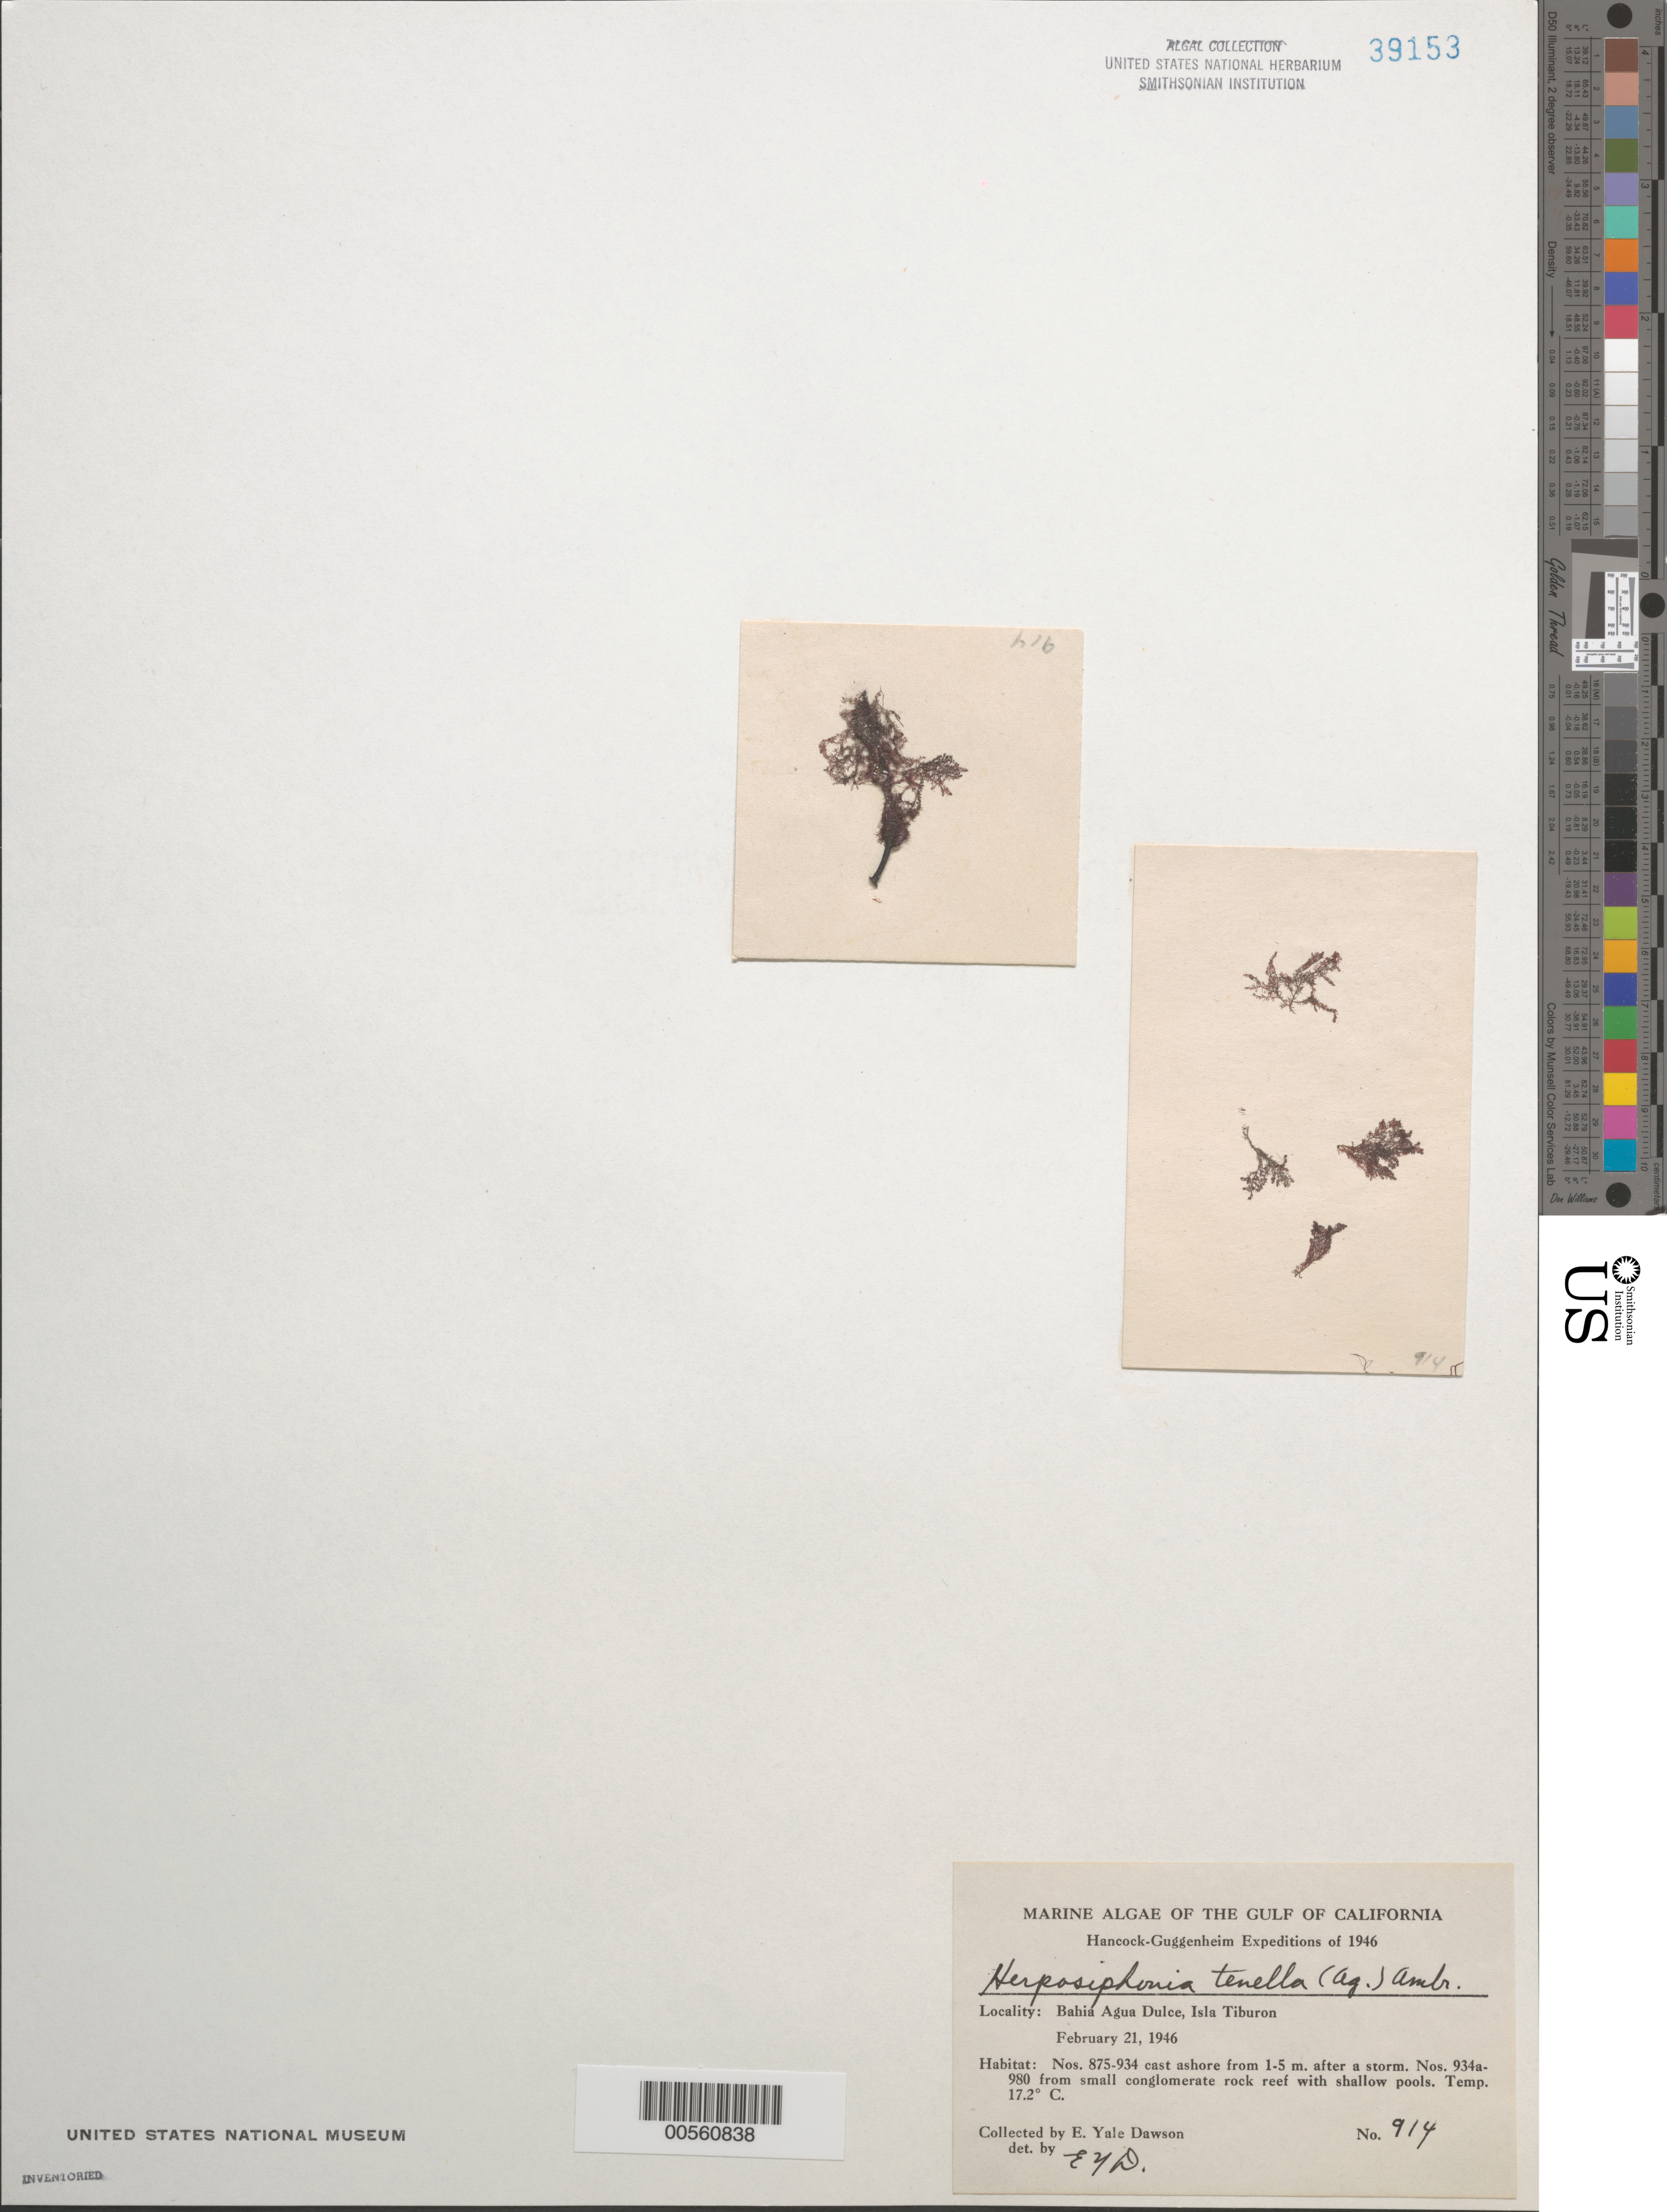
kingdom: Plantae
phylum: Rhodophyta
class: Florideophyceae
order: Ceramiales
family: Rhodomelaceae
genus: Herposiphonia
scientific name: Herposiphonia tenella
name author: (C. Agardh) Ambronn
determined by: Dawson, E. Y.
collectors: E. Y. Dawson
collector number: EYD 914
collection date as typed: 21 Feb 1946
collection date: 1946-02-21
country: Mexico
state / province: Sonora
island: Isla Tiburon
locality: Bahia Agua Dulce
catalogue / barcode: US 39153